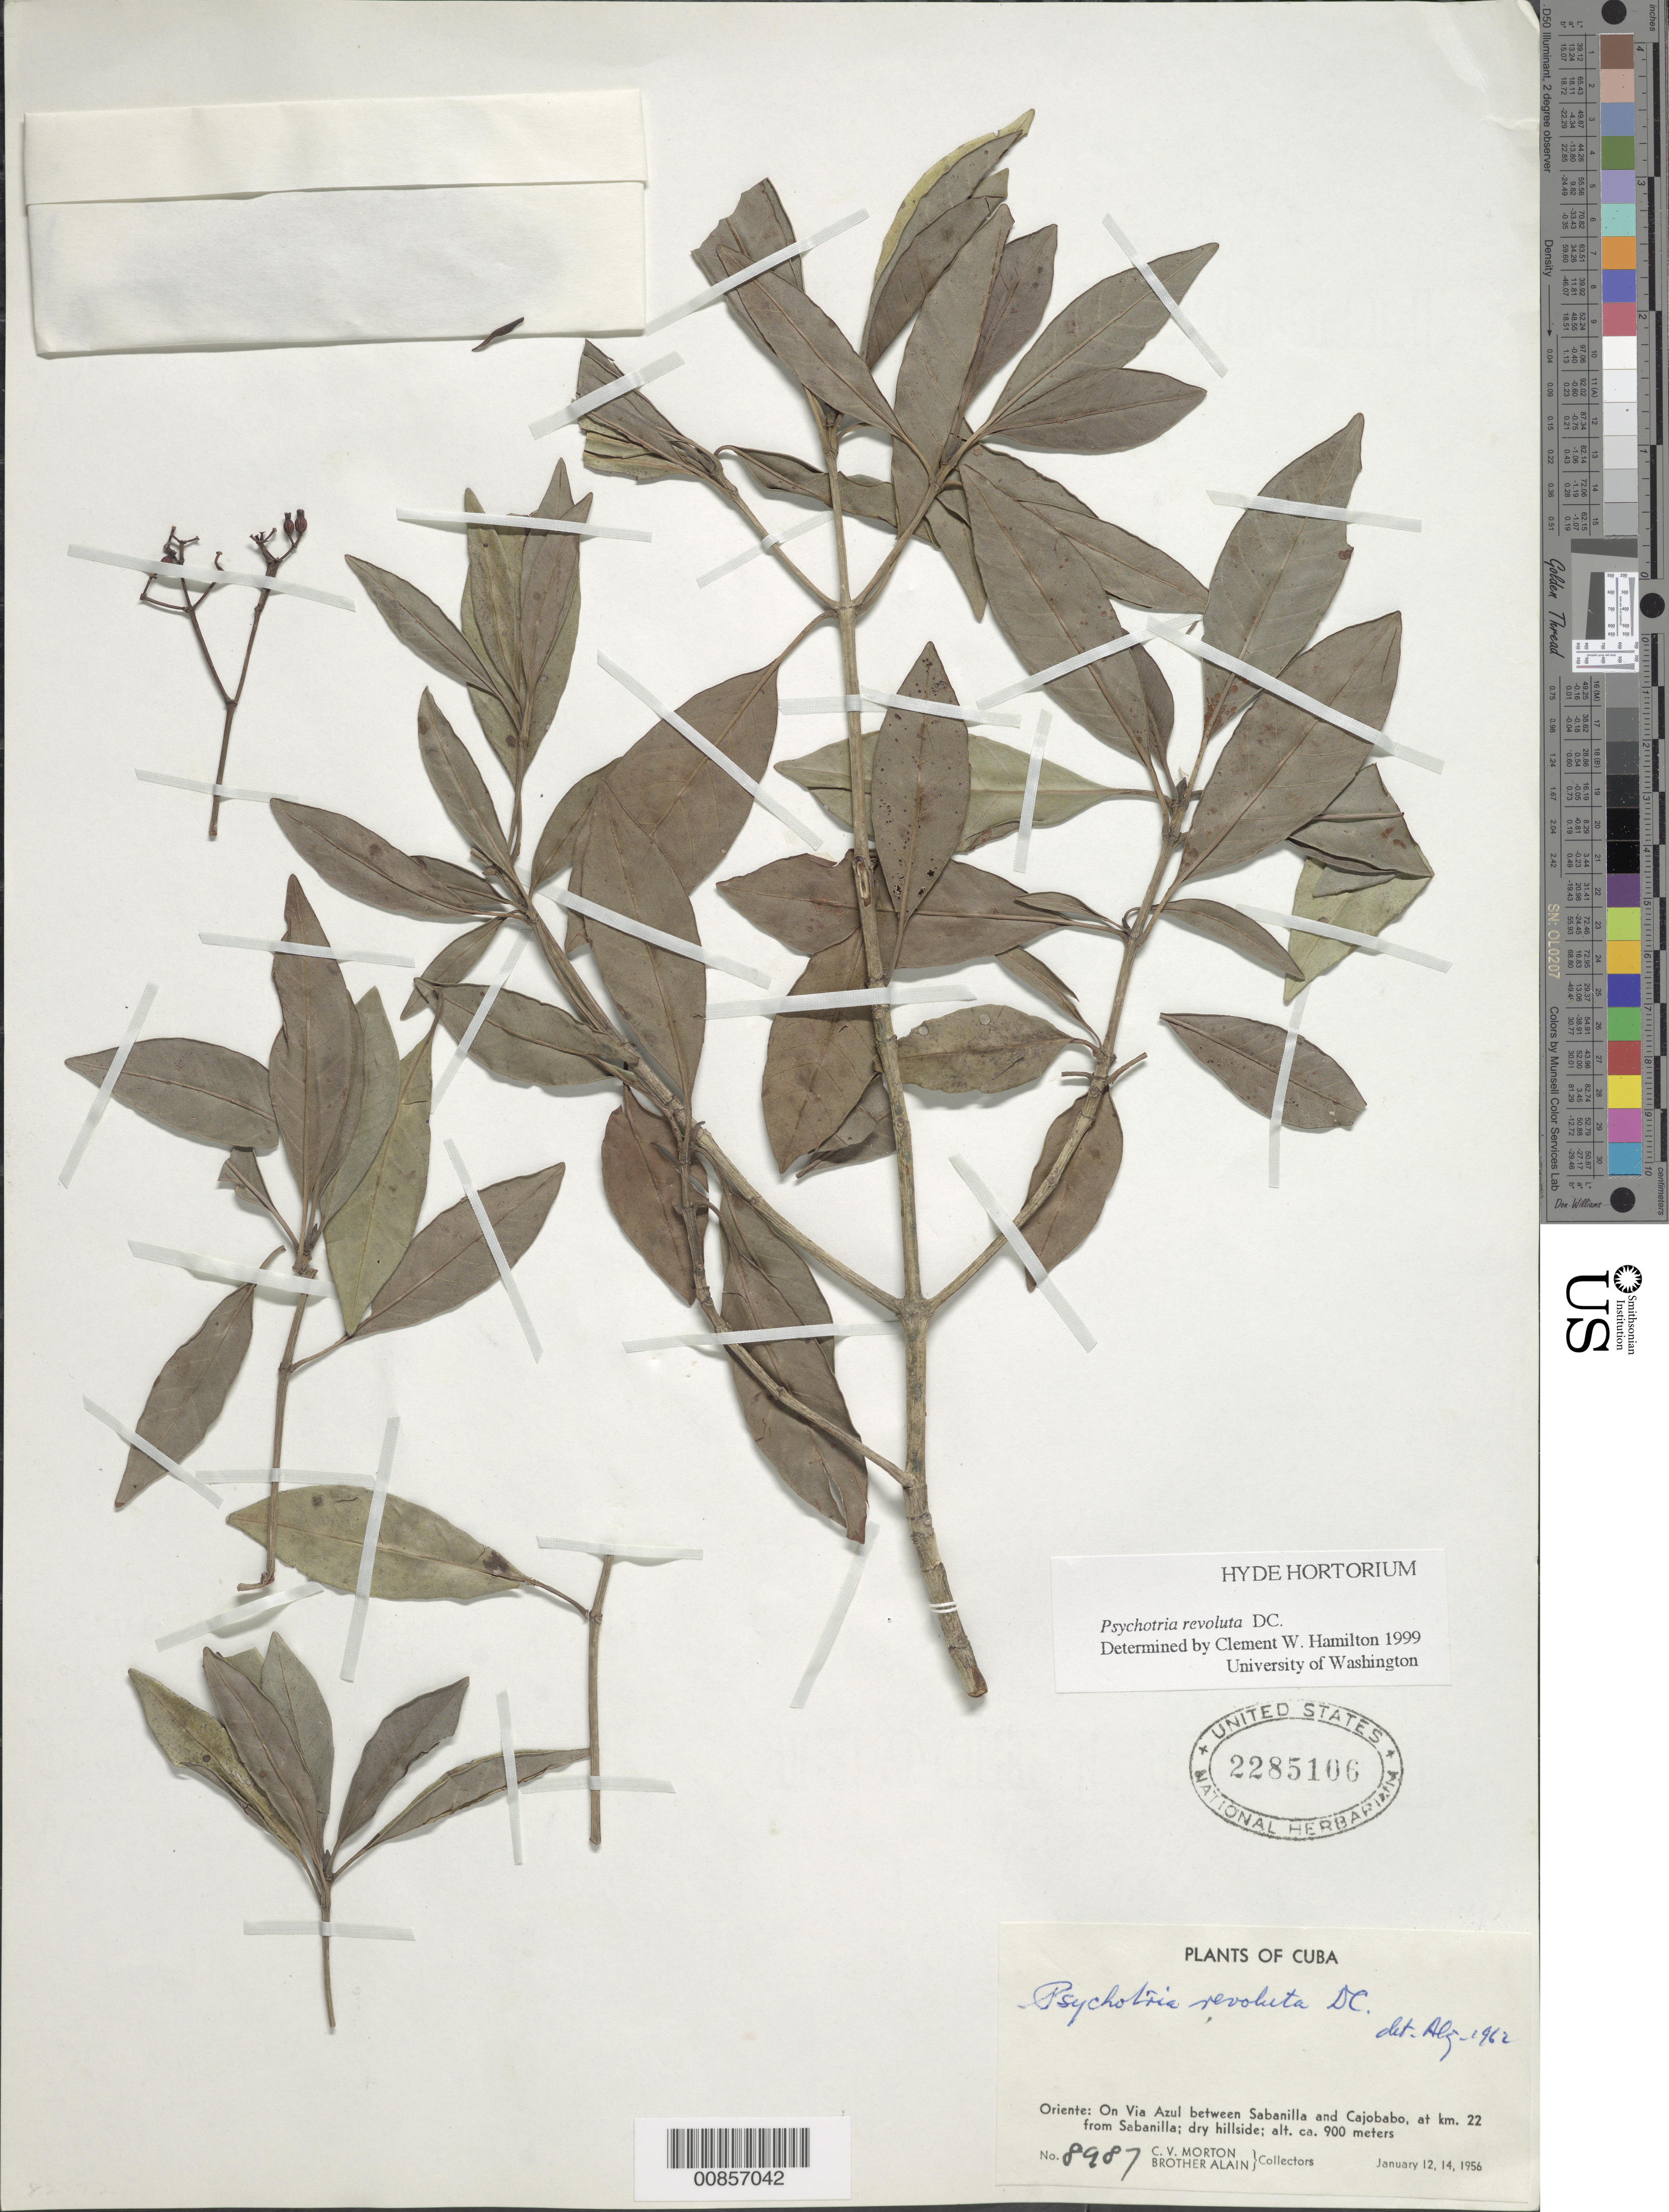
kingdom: Plantae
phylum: Tracheophyta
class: Magnoliopsida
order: Gentianales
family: Rubiaceae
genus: Psychotria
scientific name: Psychotria revoluta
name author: DC.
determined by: Liogier, Alain H.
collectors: C. V. Morton & A. H. Liogier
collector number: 8987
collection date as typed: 12 Jan 1956 and 14 Jan 1956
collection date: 1956-01-12,1956-01-14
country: Cuba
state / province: Oriente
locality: On Via Azul between Sabanilla and Cajobabo, at km 22 from Sabanilla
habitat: Dry hillside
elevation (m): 900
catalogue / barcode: US 2285106